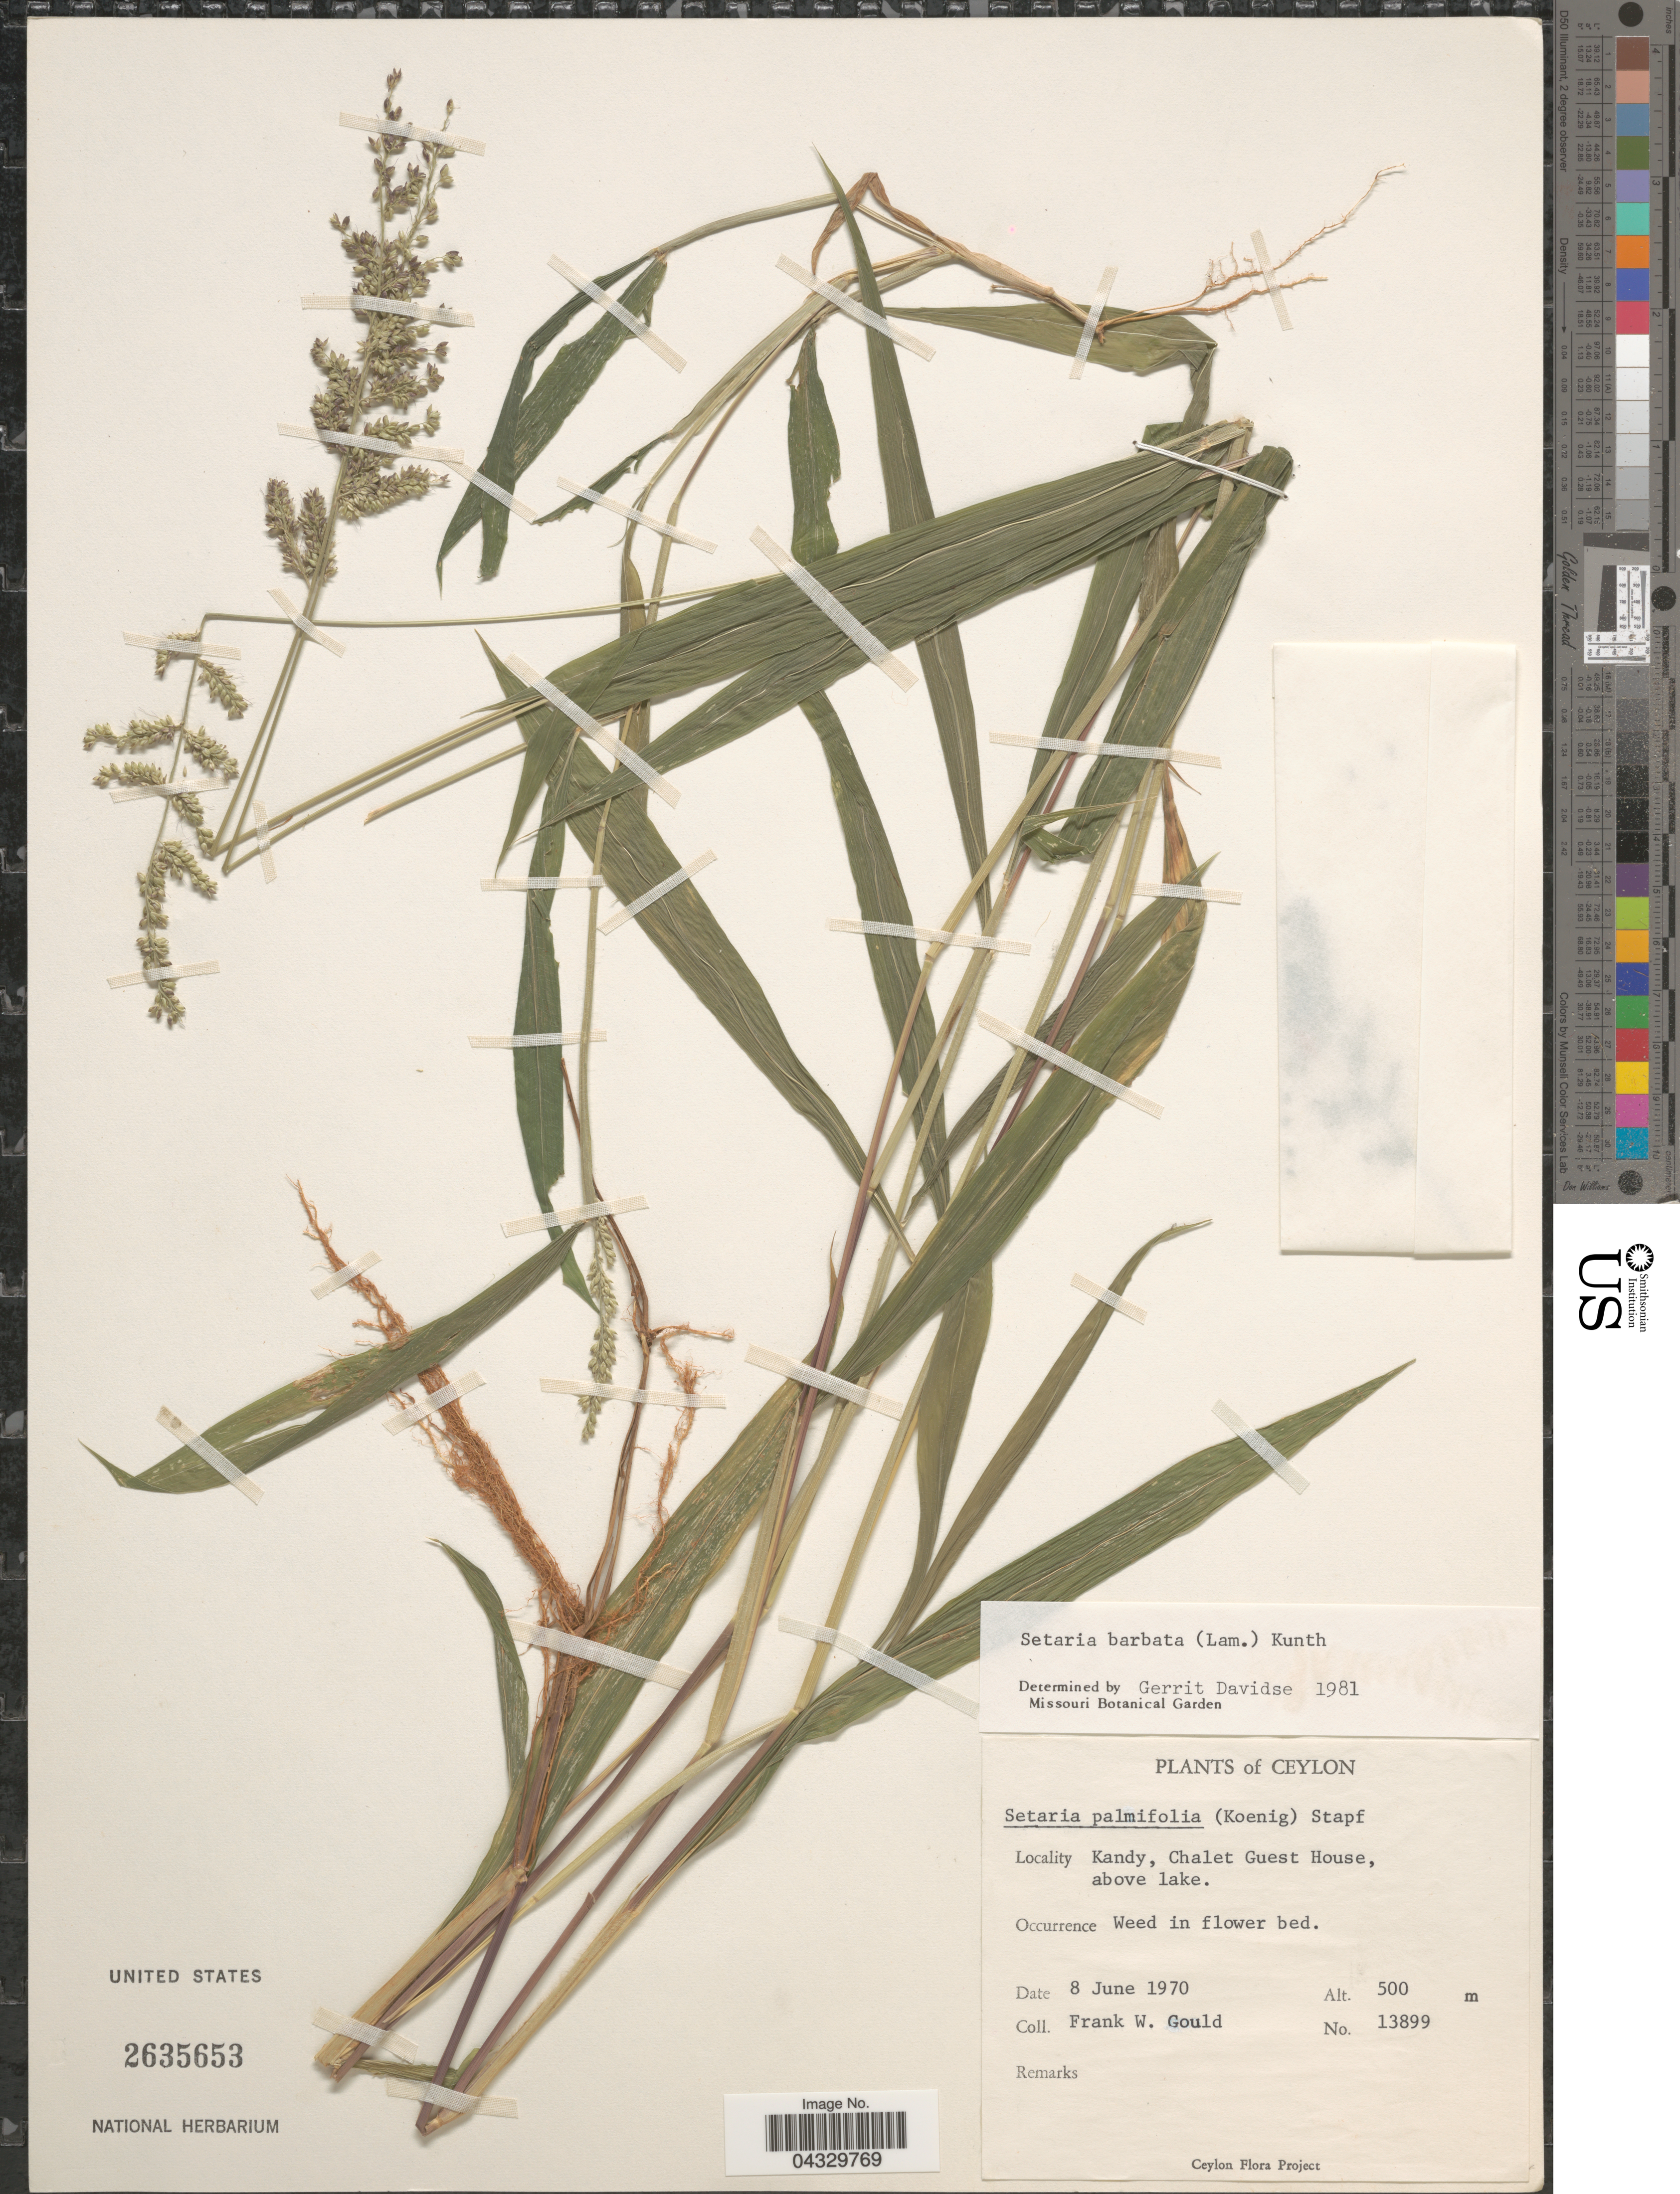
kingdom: Plantae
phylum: Tracheophyta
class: Liliopsida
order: Poales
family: Poaceae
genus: Setaria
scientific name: Setaria barbata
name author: (Lam.) Kunth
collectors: F. W. Gould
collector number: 13899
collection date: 1970-06-08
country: Sri Lanka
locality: Ceylon. Kandy, Chalet Guest House, above lake.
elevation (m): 500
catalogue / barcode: US 2635653